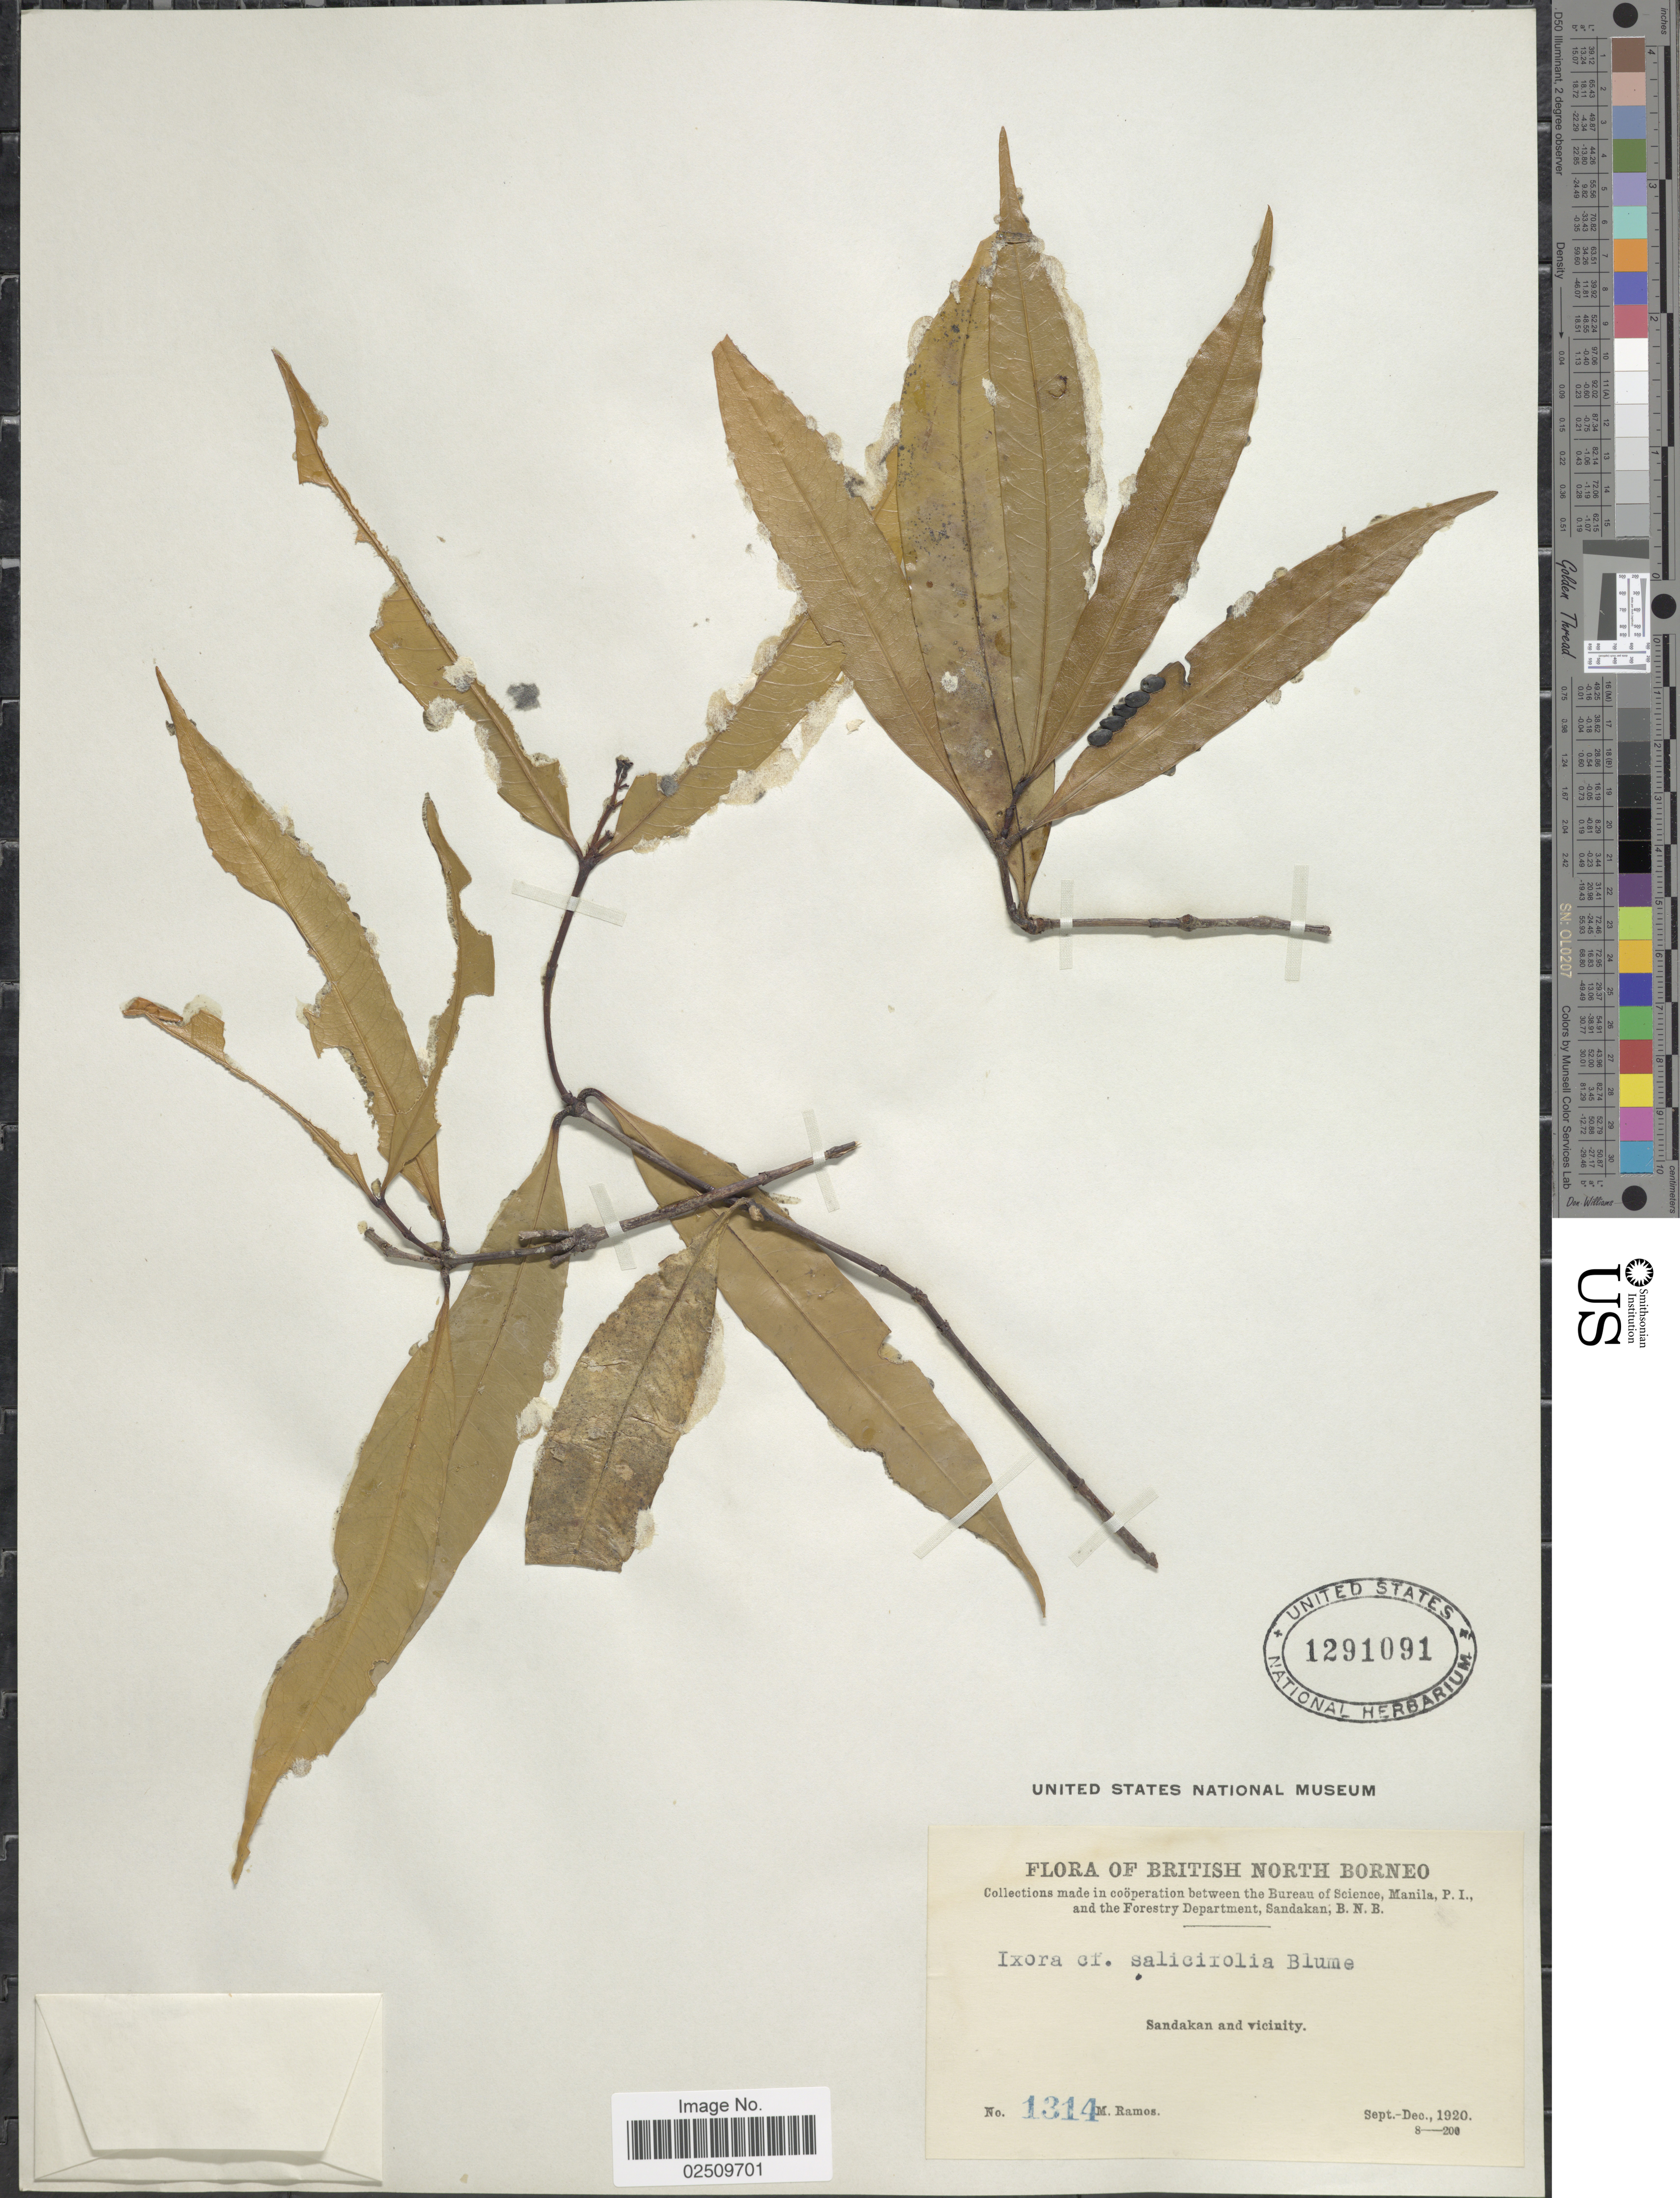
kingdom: Plantae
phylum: Tracheophyta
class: Magnoliopsida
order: Gentianales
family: Rubiaceae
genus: Ixora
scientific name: Ixora salicifolia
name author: (Blume) DC.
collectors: M. Ramos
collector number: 1314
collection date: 1920-09/1920-12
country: Malaysia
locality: British North Borneo, Sandakan and vicinity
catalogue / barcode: US 1291091